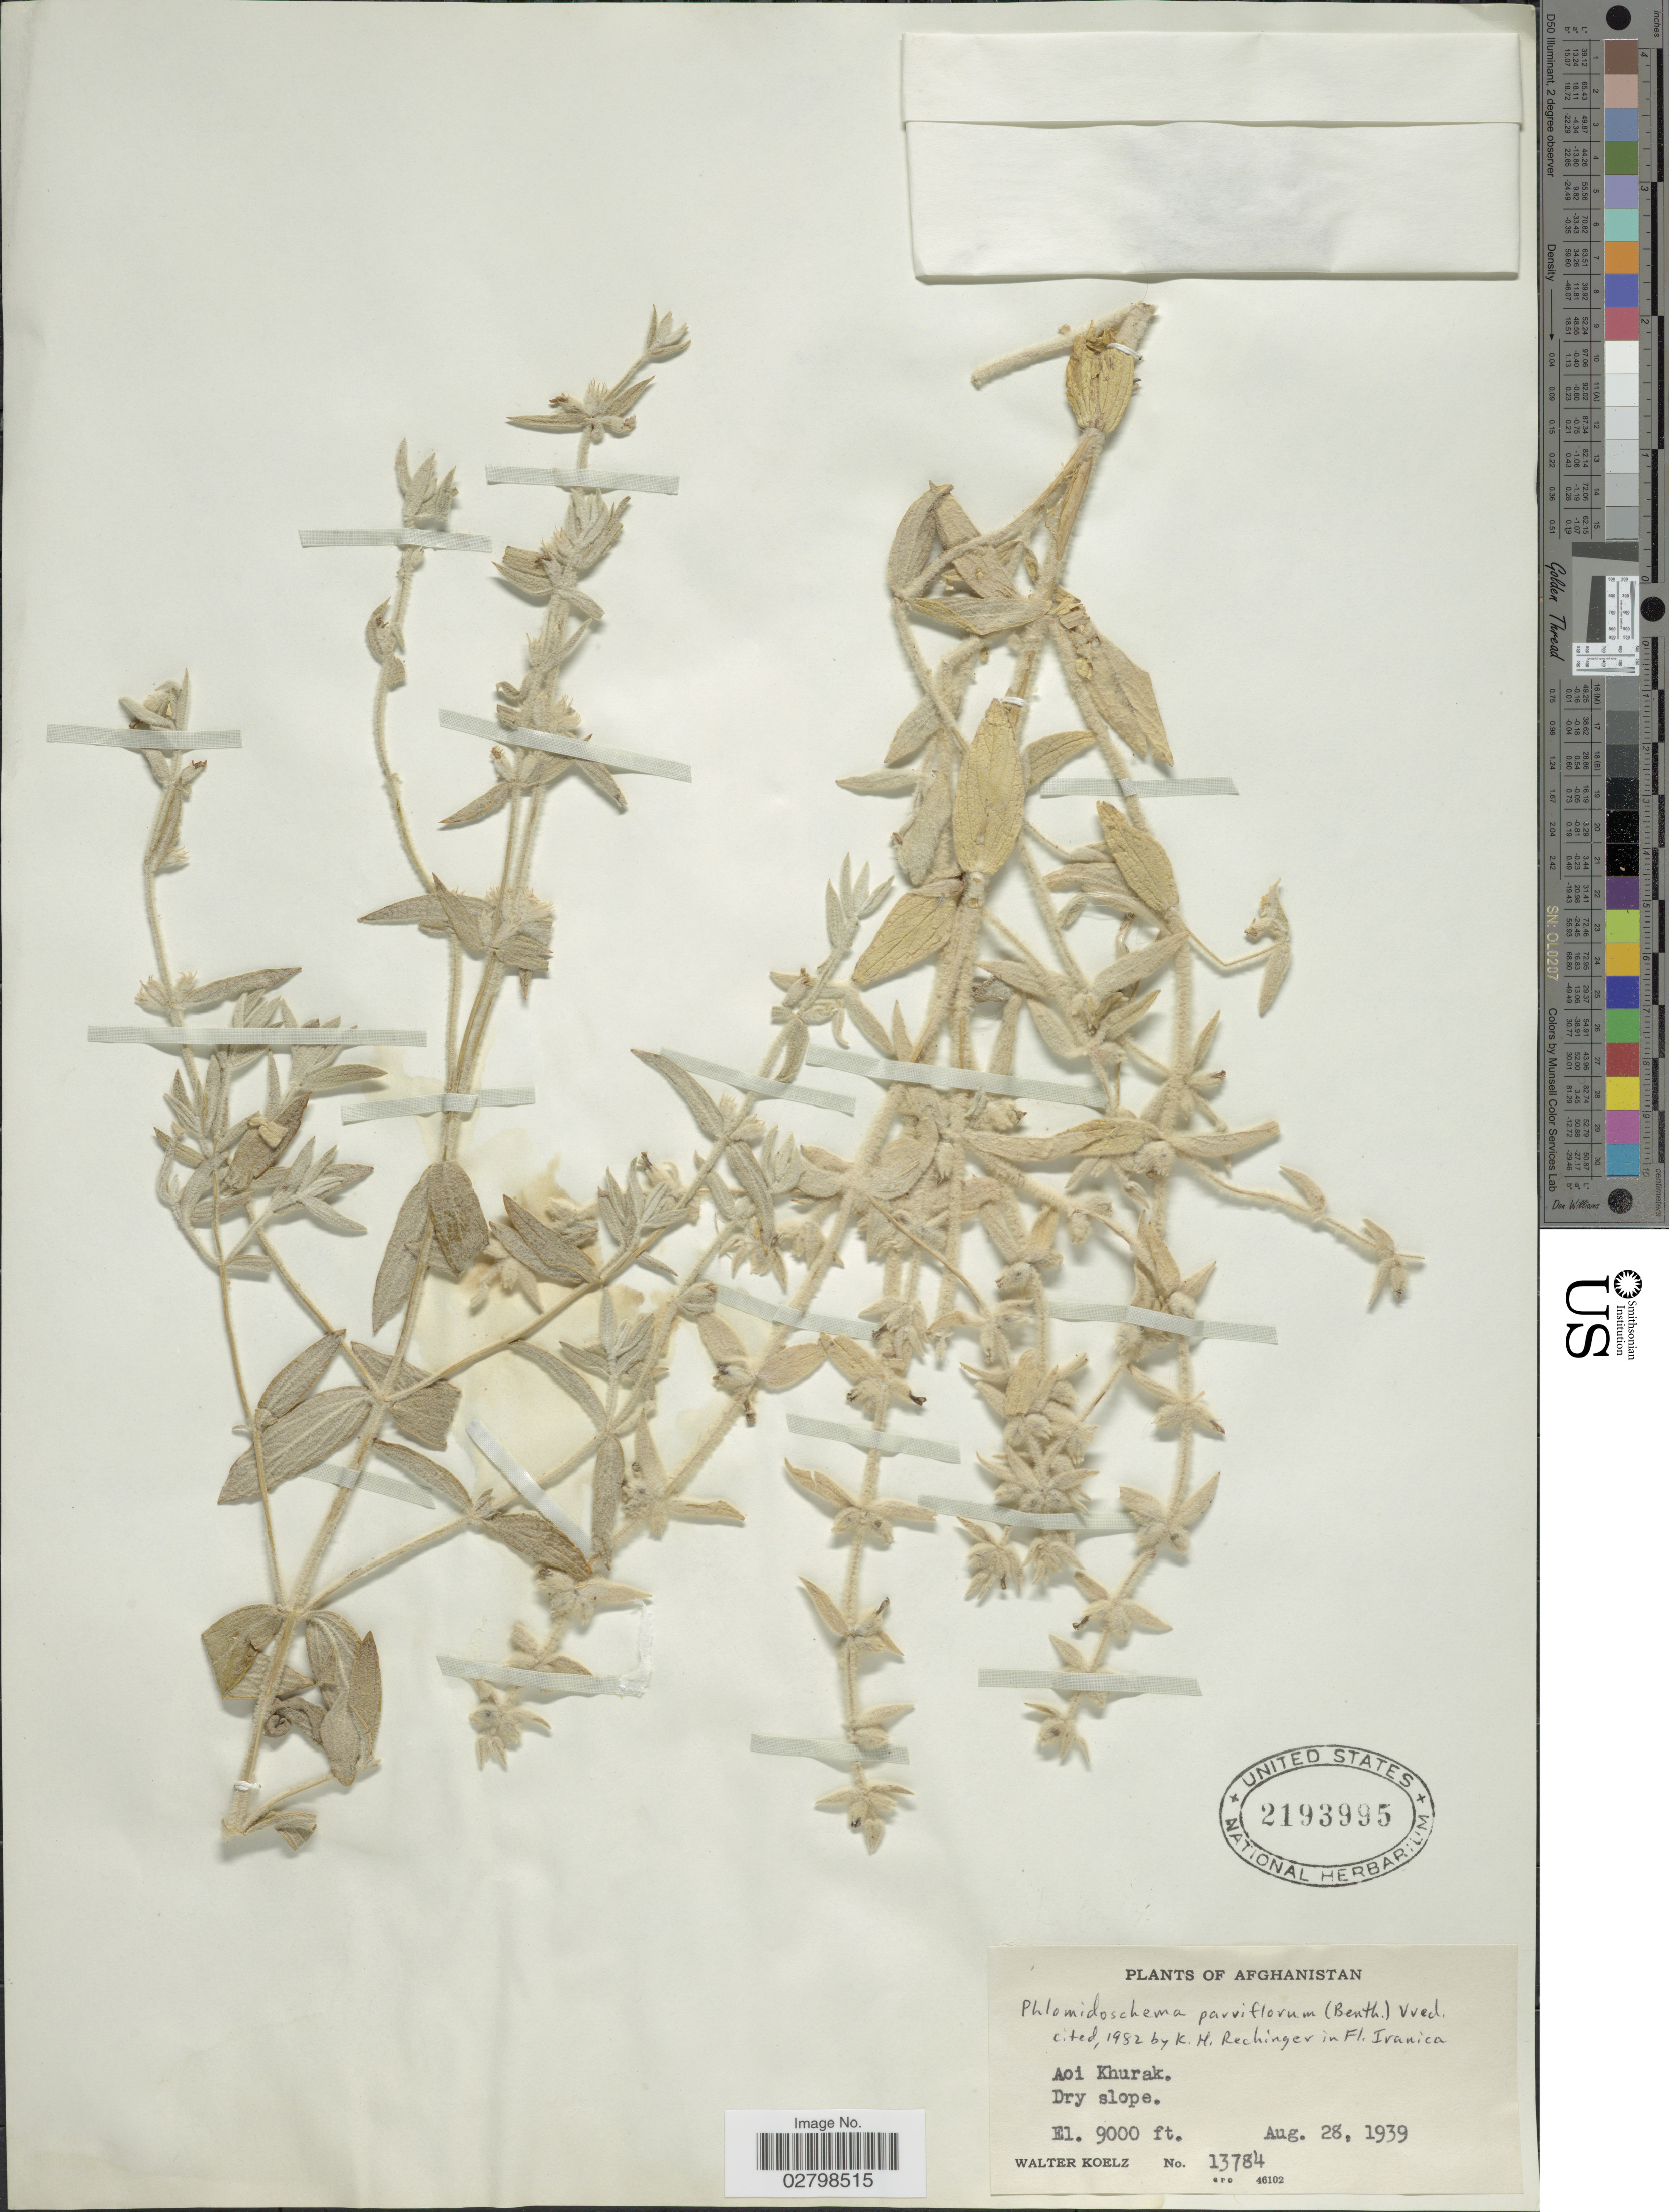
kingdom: Plantae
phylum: Tracheophyta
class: Magnoliopsida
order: Lamiales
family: Lamiaceae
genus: Phlomidoschema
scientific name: Phlomidoschema parviflorum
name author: (Benth.) Vved.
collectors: W. N. Koelz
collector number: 13784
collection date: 1939-08-28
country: Afghanistan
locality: Aoi Khurak.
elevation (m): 2743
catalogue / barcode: US 2193995